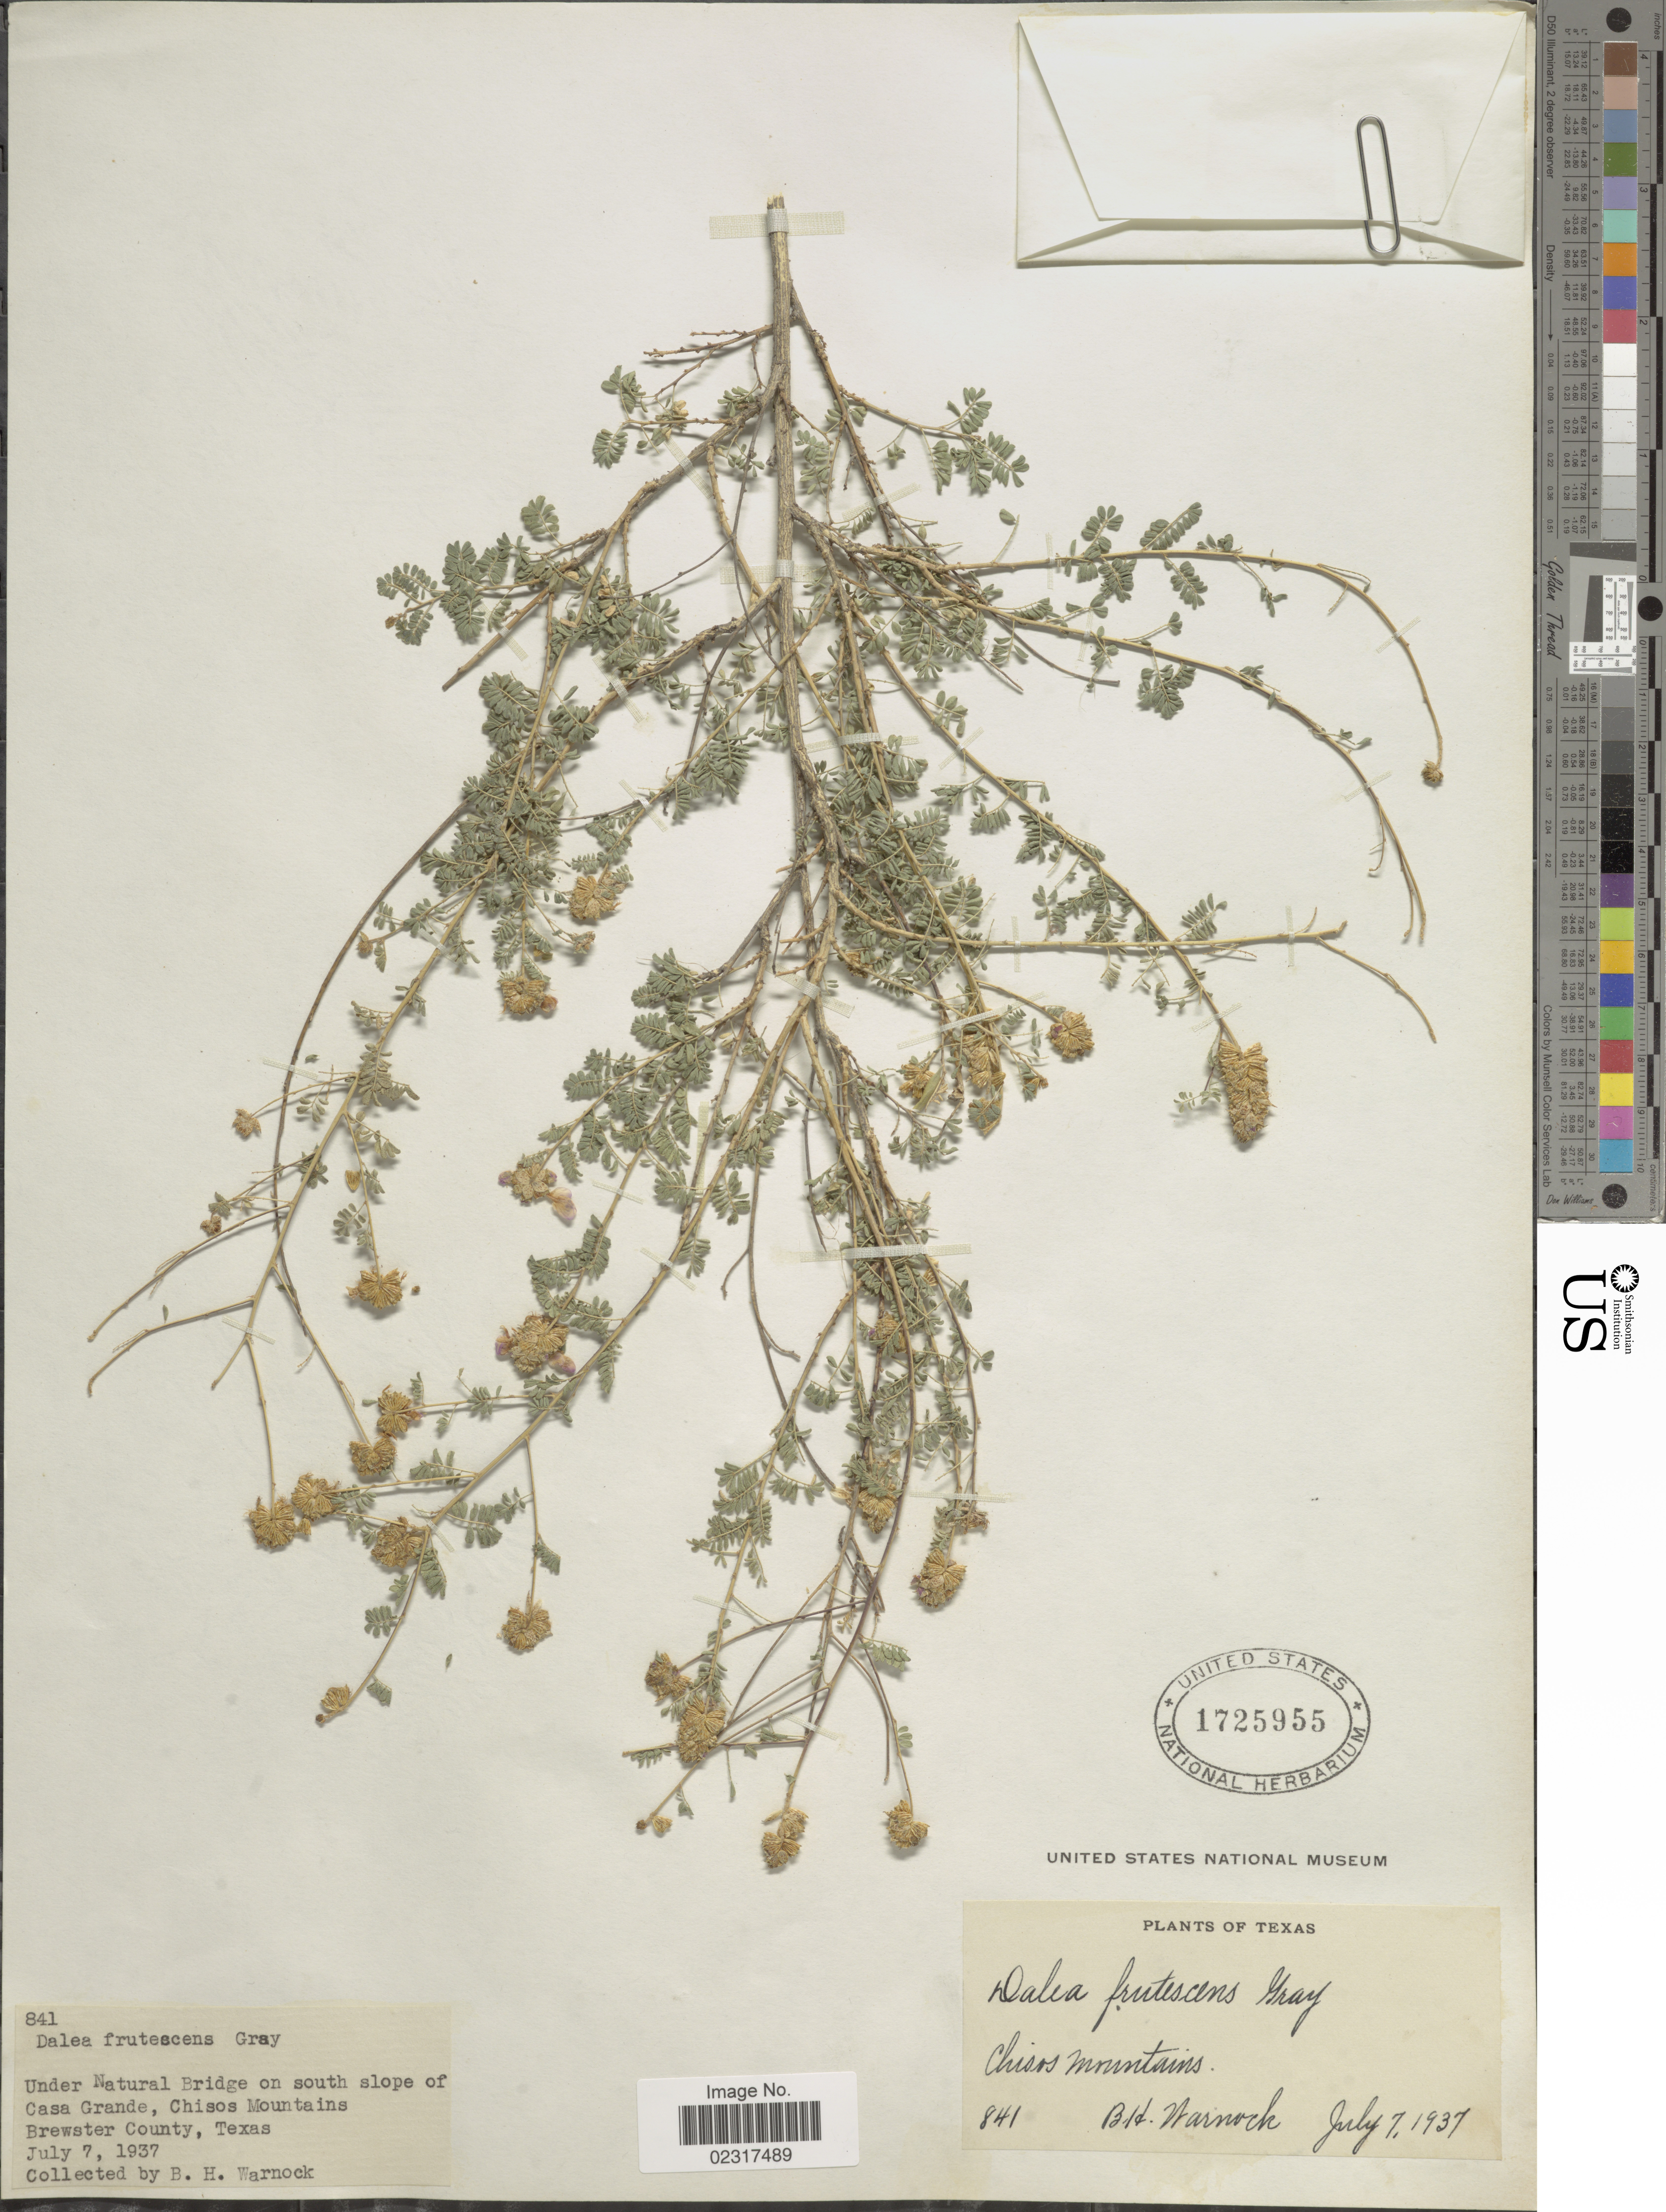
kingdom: Plantae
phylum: Tracheophyta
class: Magnoliopsida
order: Fabales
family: Fabaceae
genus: Dalea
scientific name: Dalea frutescens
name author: A. Gray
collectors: B. H. Warnock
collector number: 841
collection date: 1937-07-07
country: United States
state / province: Texas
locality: Chisos Mountains, Under Natural Bridge on south slope of Casa Grande, Brewster County.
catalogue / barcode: US 1725955